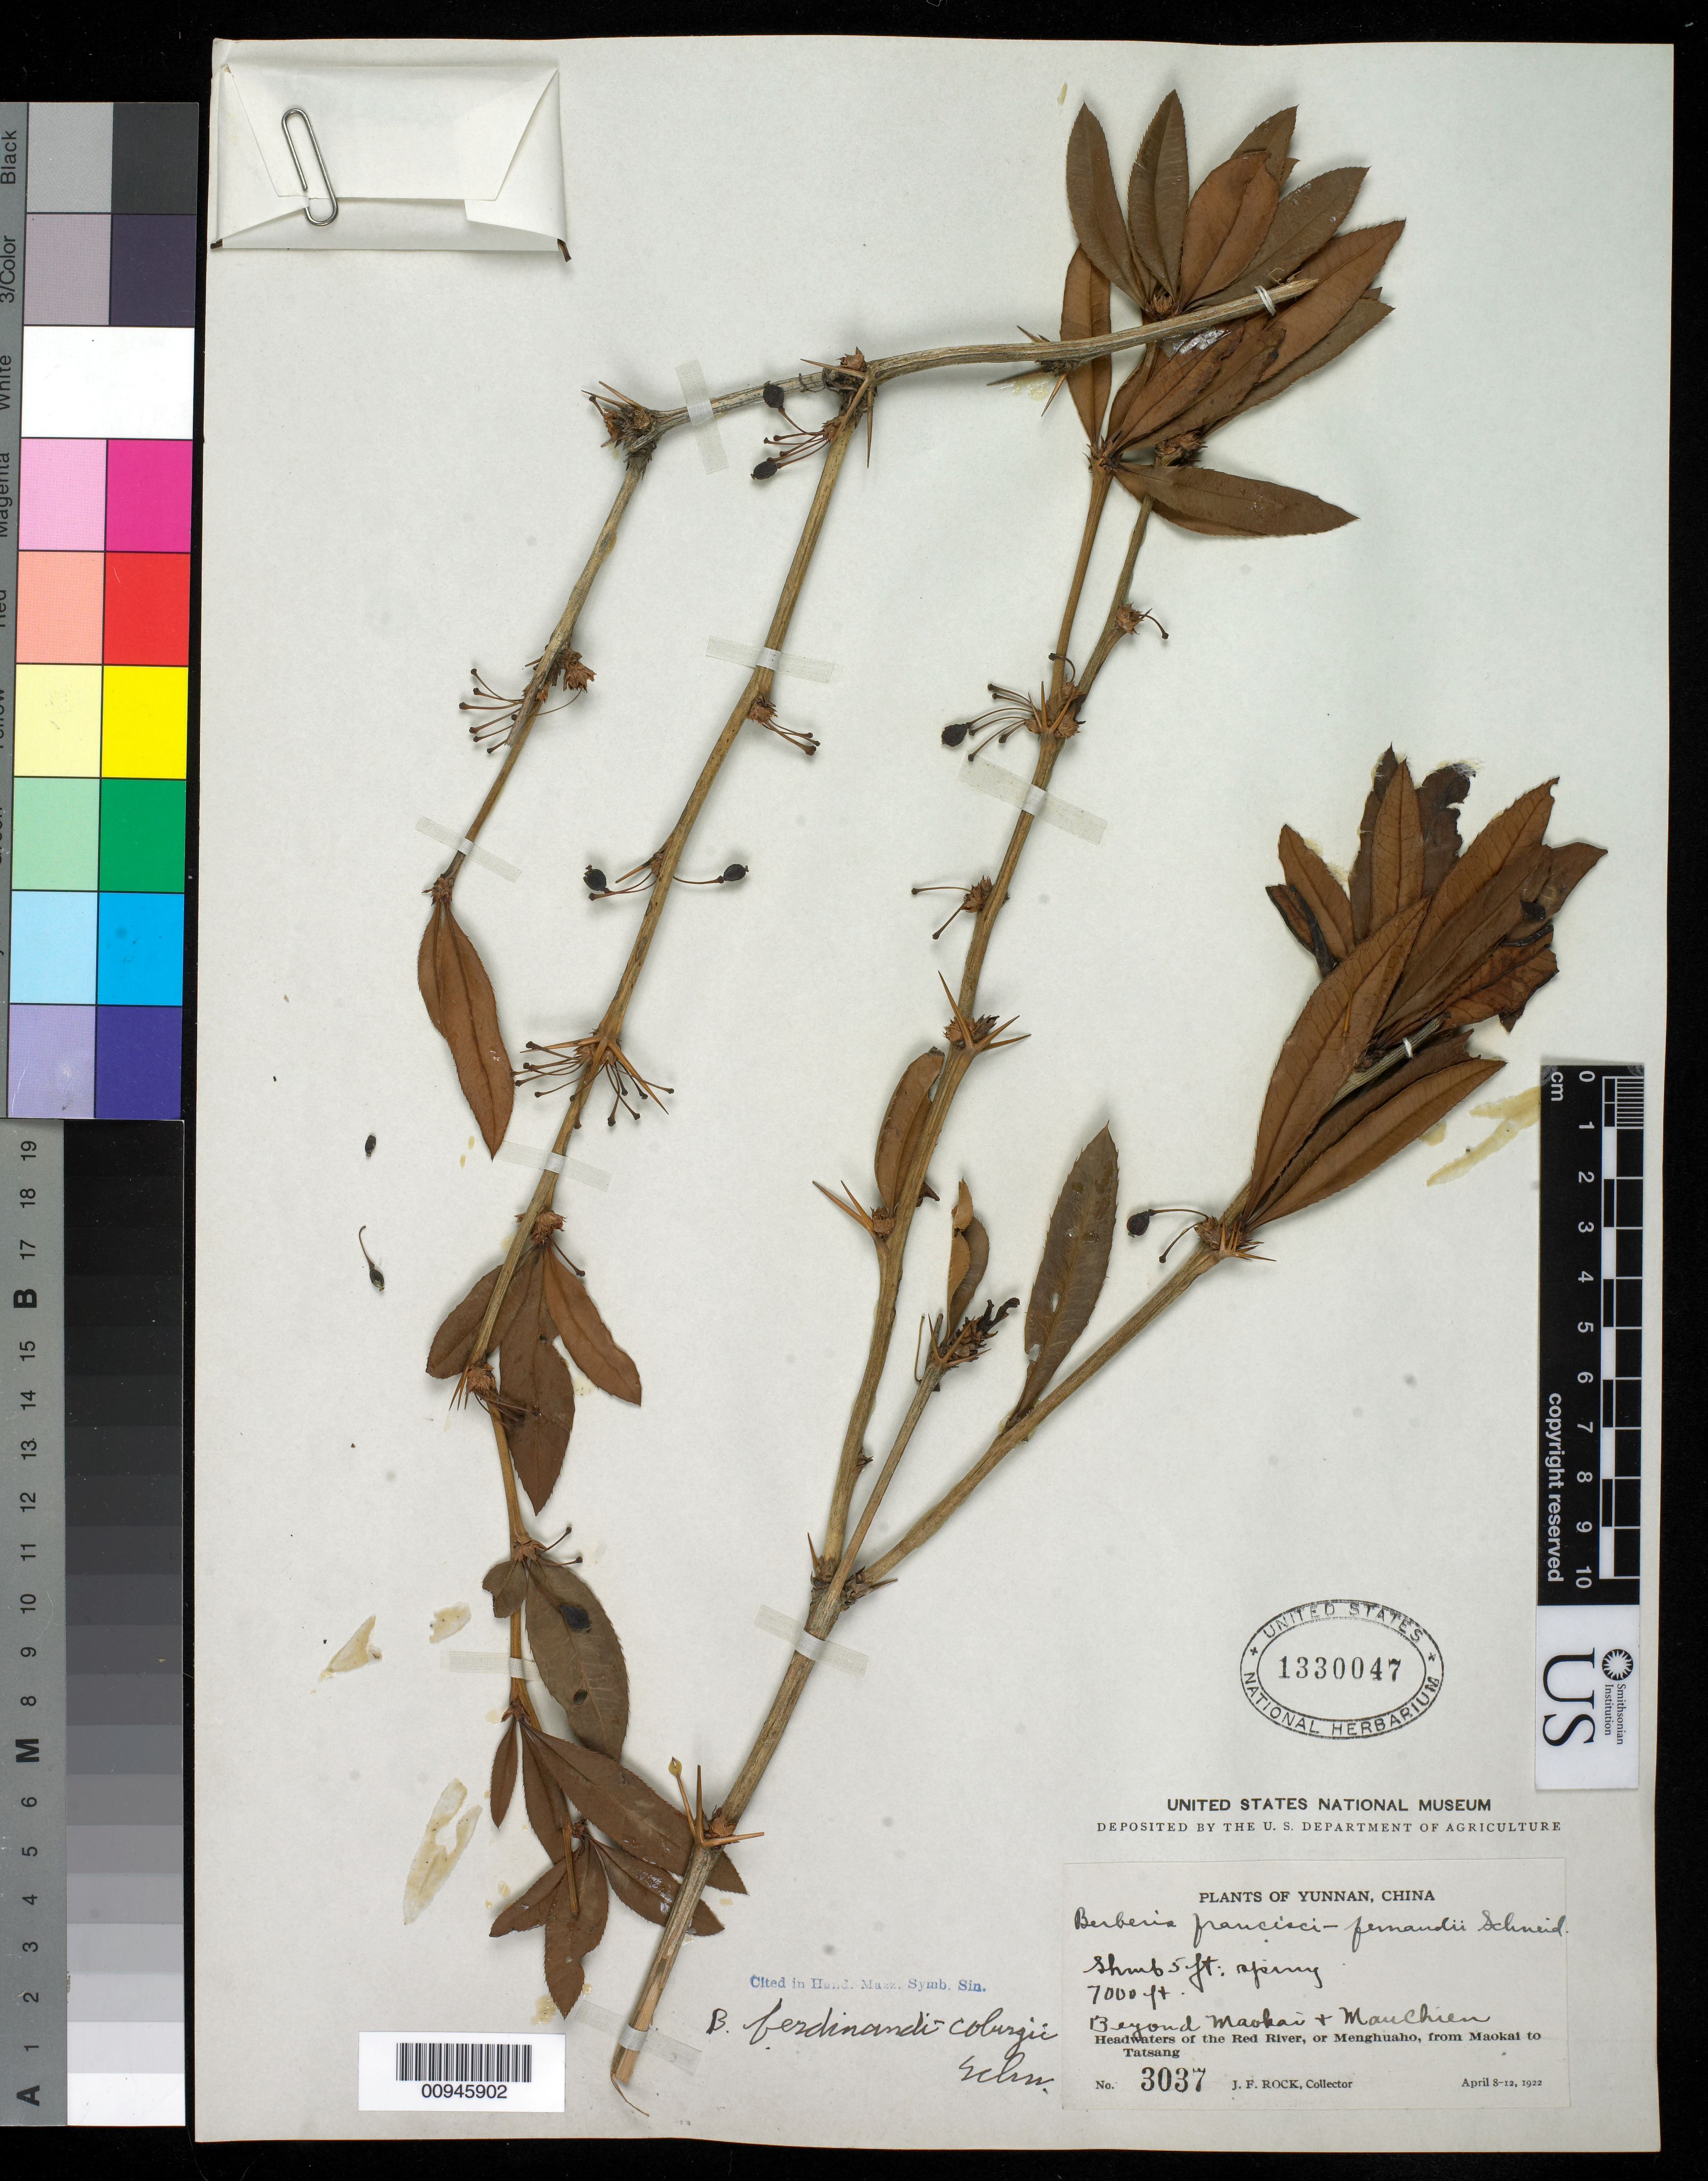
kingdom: Plantae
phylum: Tracheophyta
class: Magnoliopsida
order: Ranunculales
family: Berberidaceae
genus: Berberis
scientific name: Berberis ferdinandi-coburgii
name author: C.K. Schneid. in Sarg.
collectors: J. F. Rock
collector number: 3037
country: China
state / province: Yunnan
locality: Red River, or Menghuaho, from Maokai to Tatsang, beyond Maohai and Mauchien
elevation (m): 2134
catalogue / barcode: US 1330047